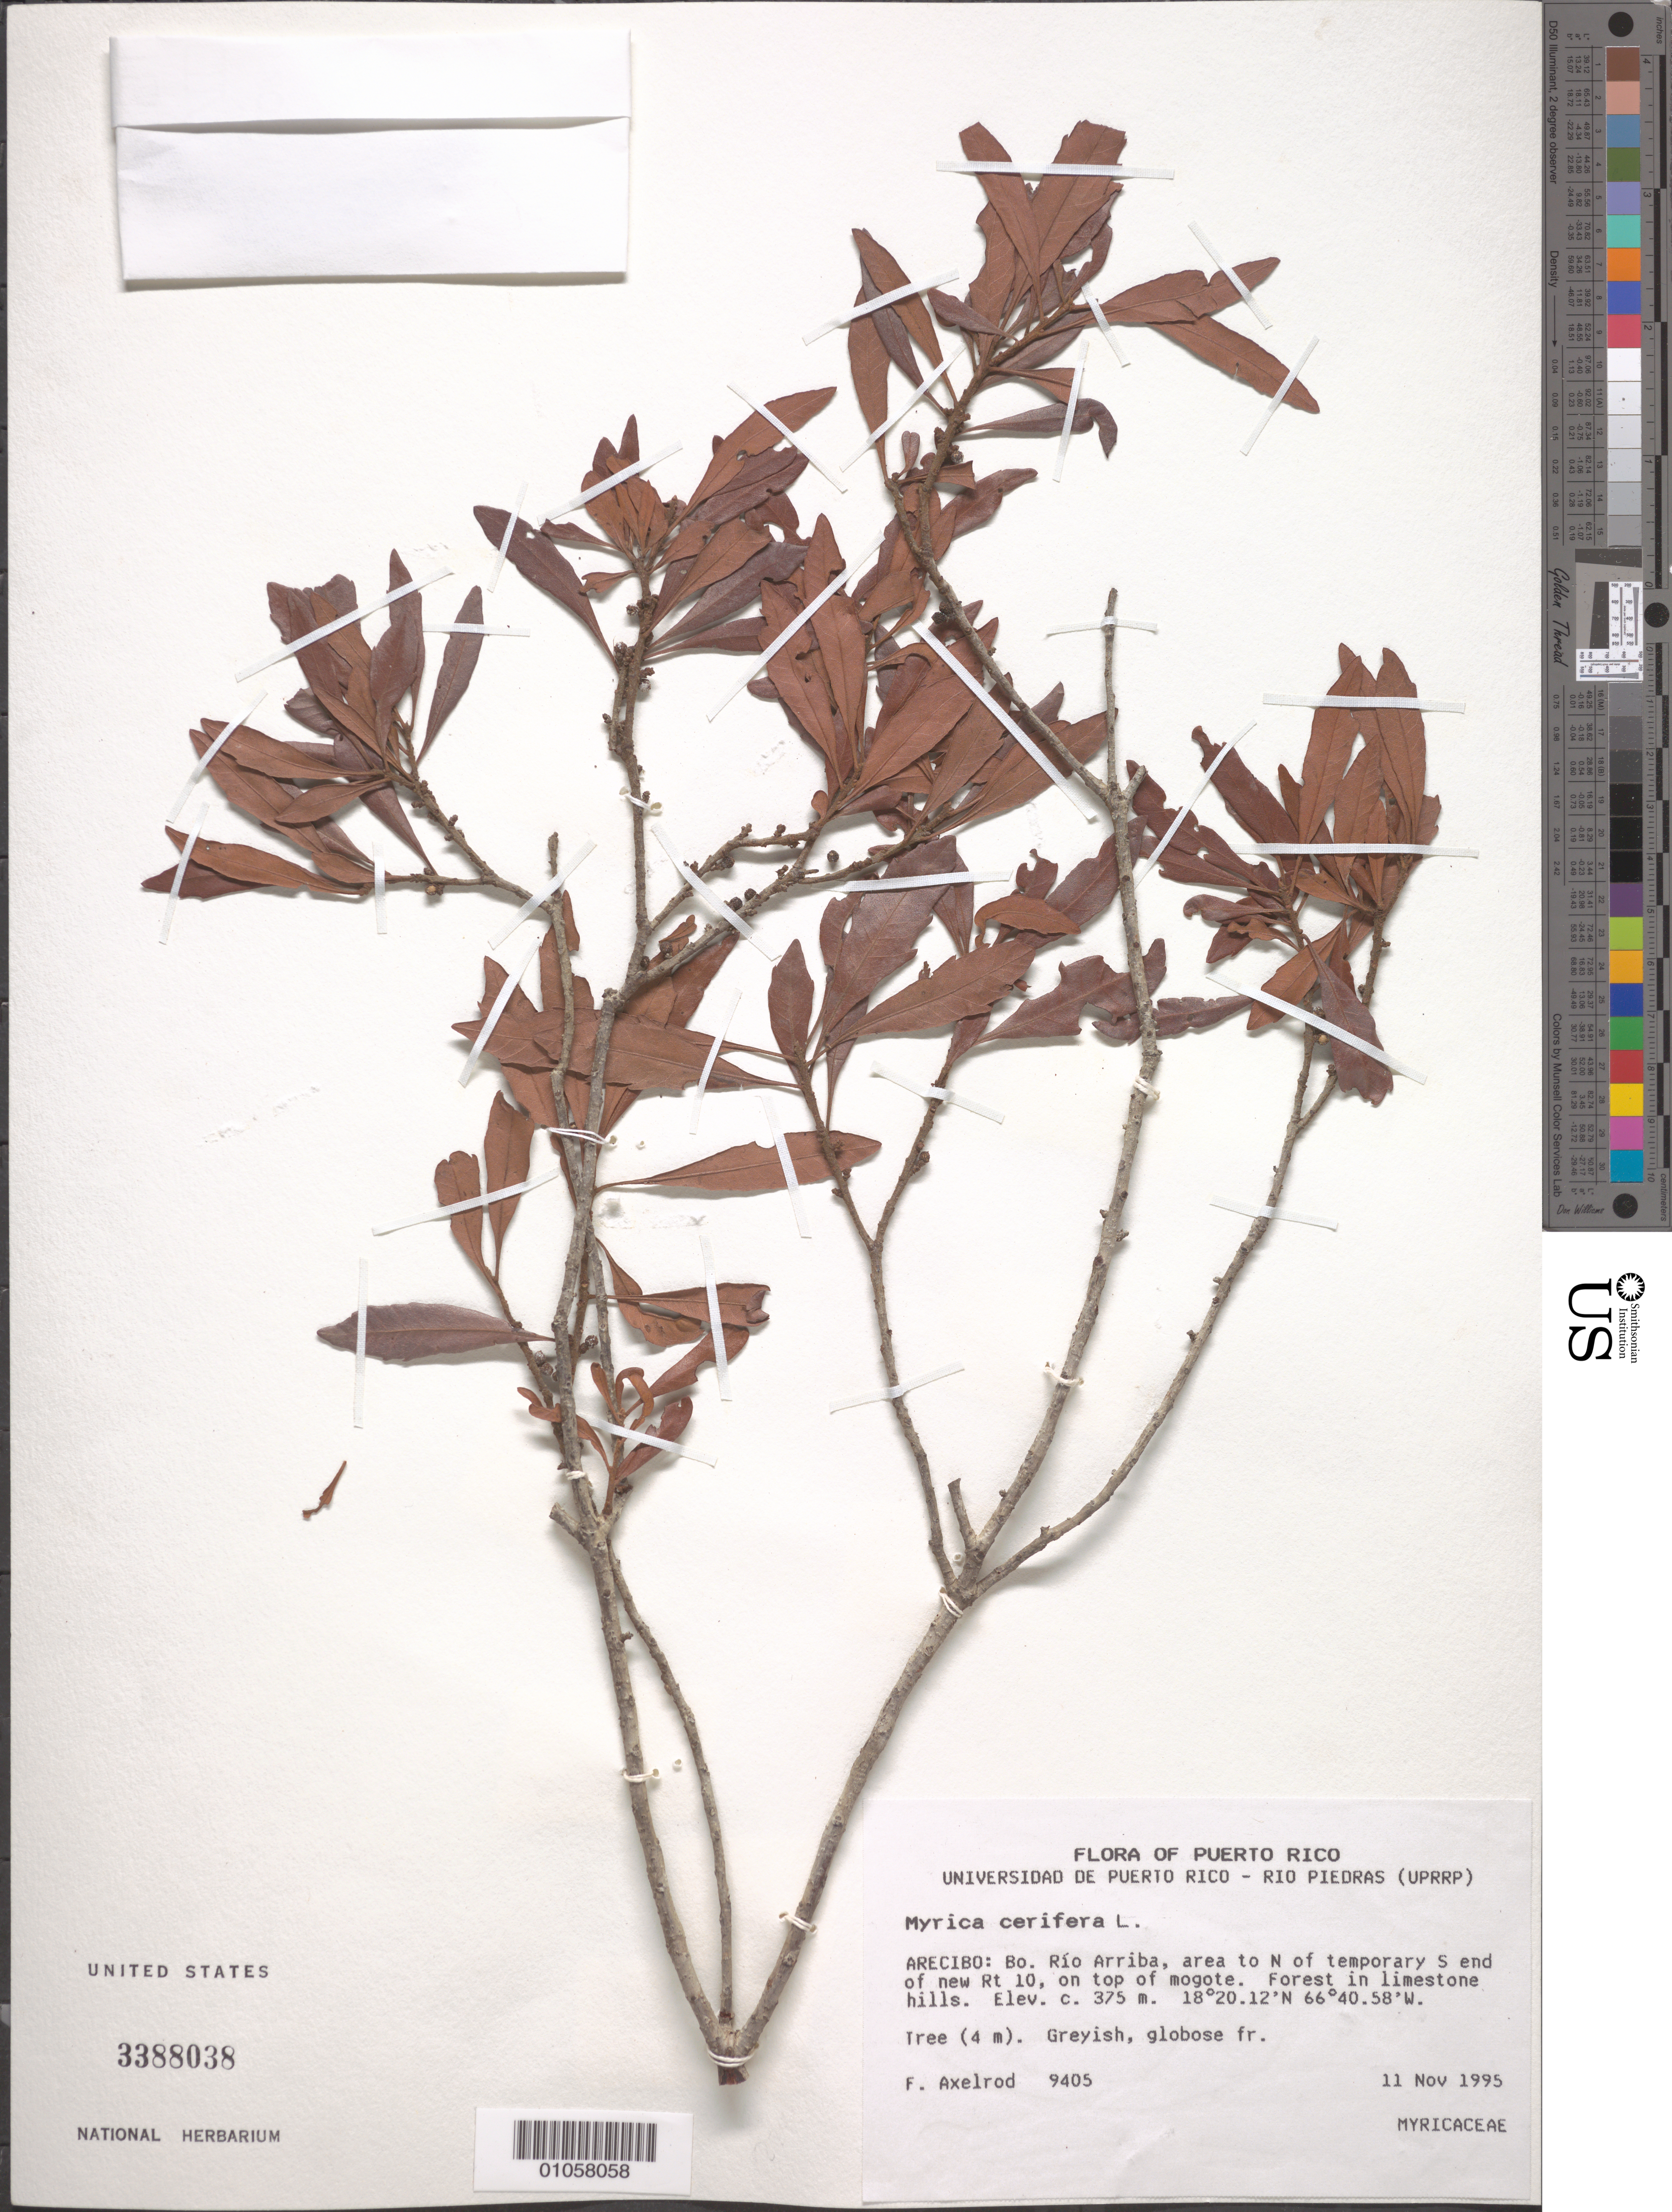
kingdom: Plantae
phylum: Tracheophyta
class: Magnoliopsida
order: Fagales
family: Myricaceae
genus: Morella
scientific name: Morella cerifera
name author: (L.) Small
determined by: Strong, M. T., (US), Smithsonian Institution - National Museum of Natural History (UNITED STATES)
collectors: F. S. Axelrod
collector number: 9405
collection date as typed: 11 Nov 1995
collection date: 1995-11-11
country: Puerto Rico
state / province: Arecibo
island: Puerto Rico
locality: Bo. Río Arriba, area to N of temporary S end of new Rt. 10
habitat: Forest in limestone hills. On top of mogote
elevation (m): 375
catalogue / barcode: US 3388038